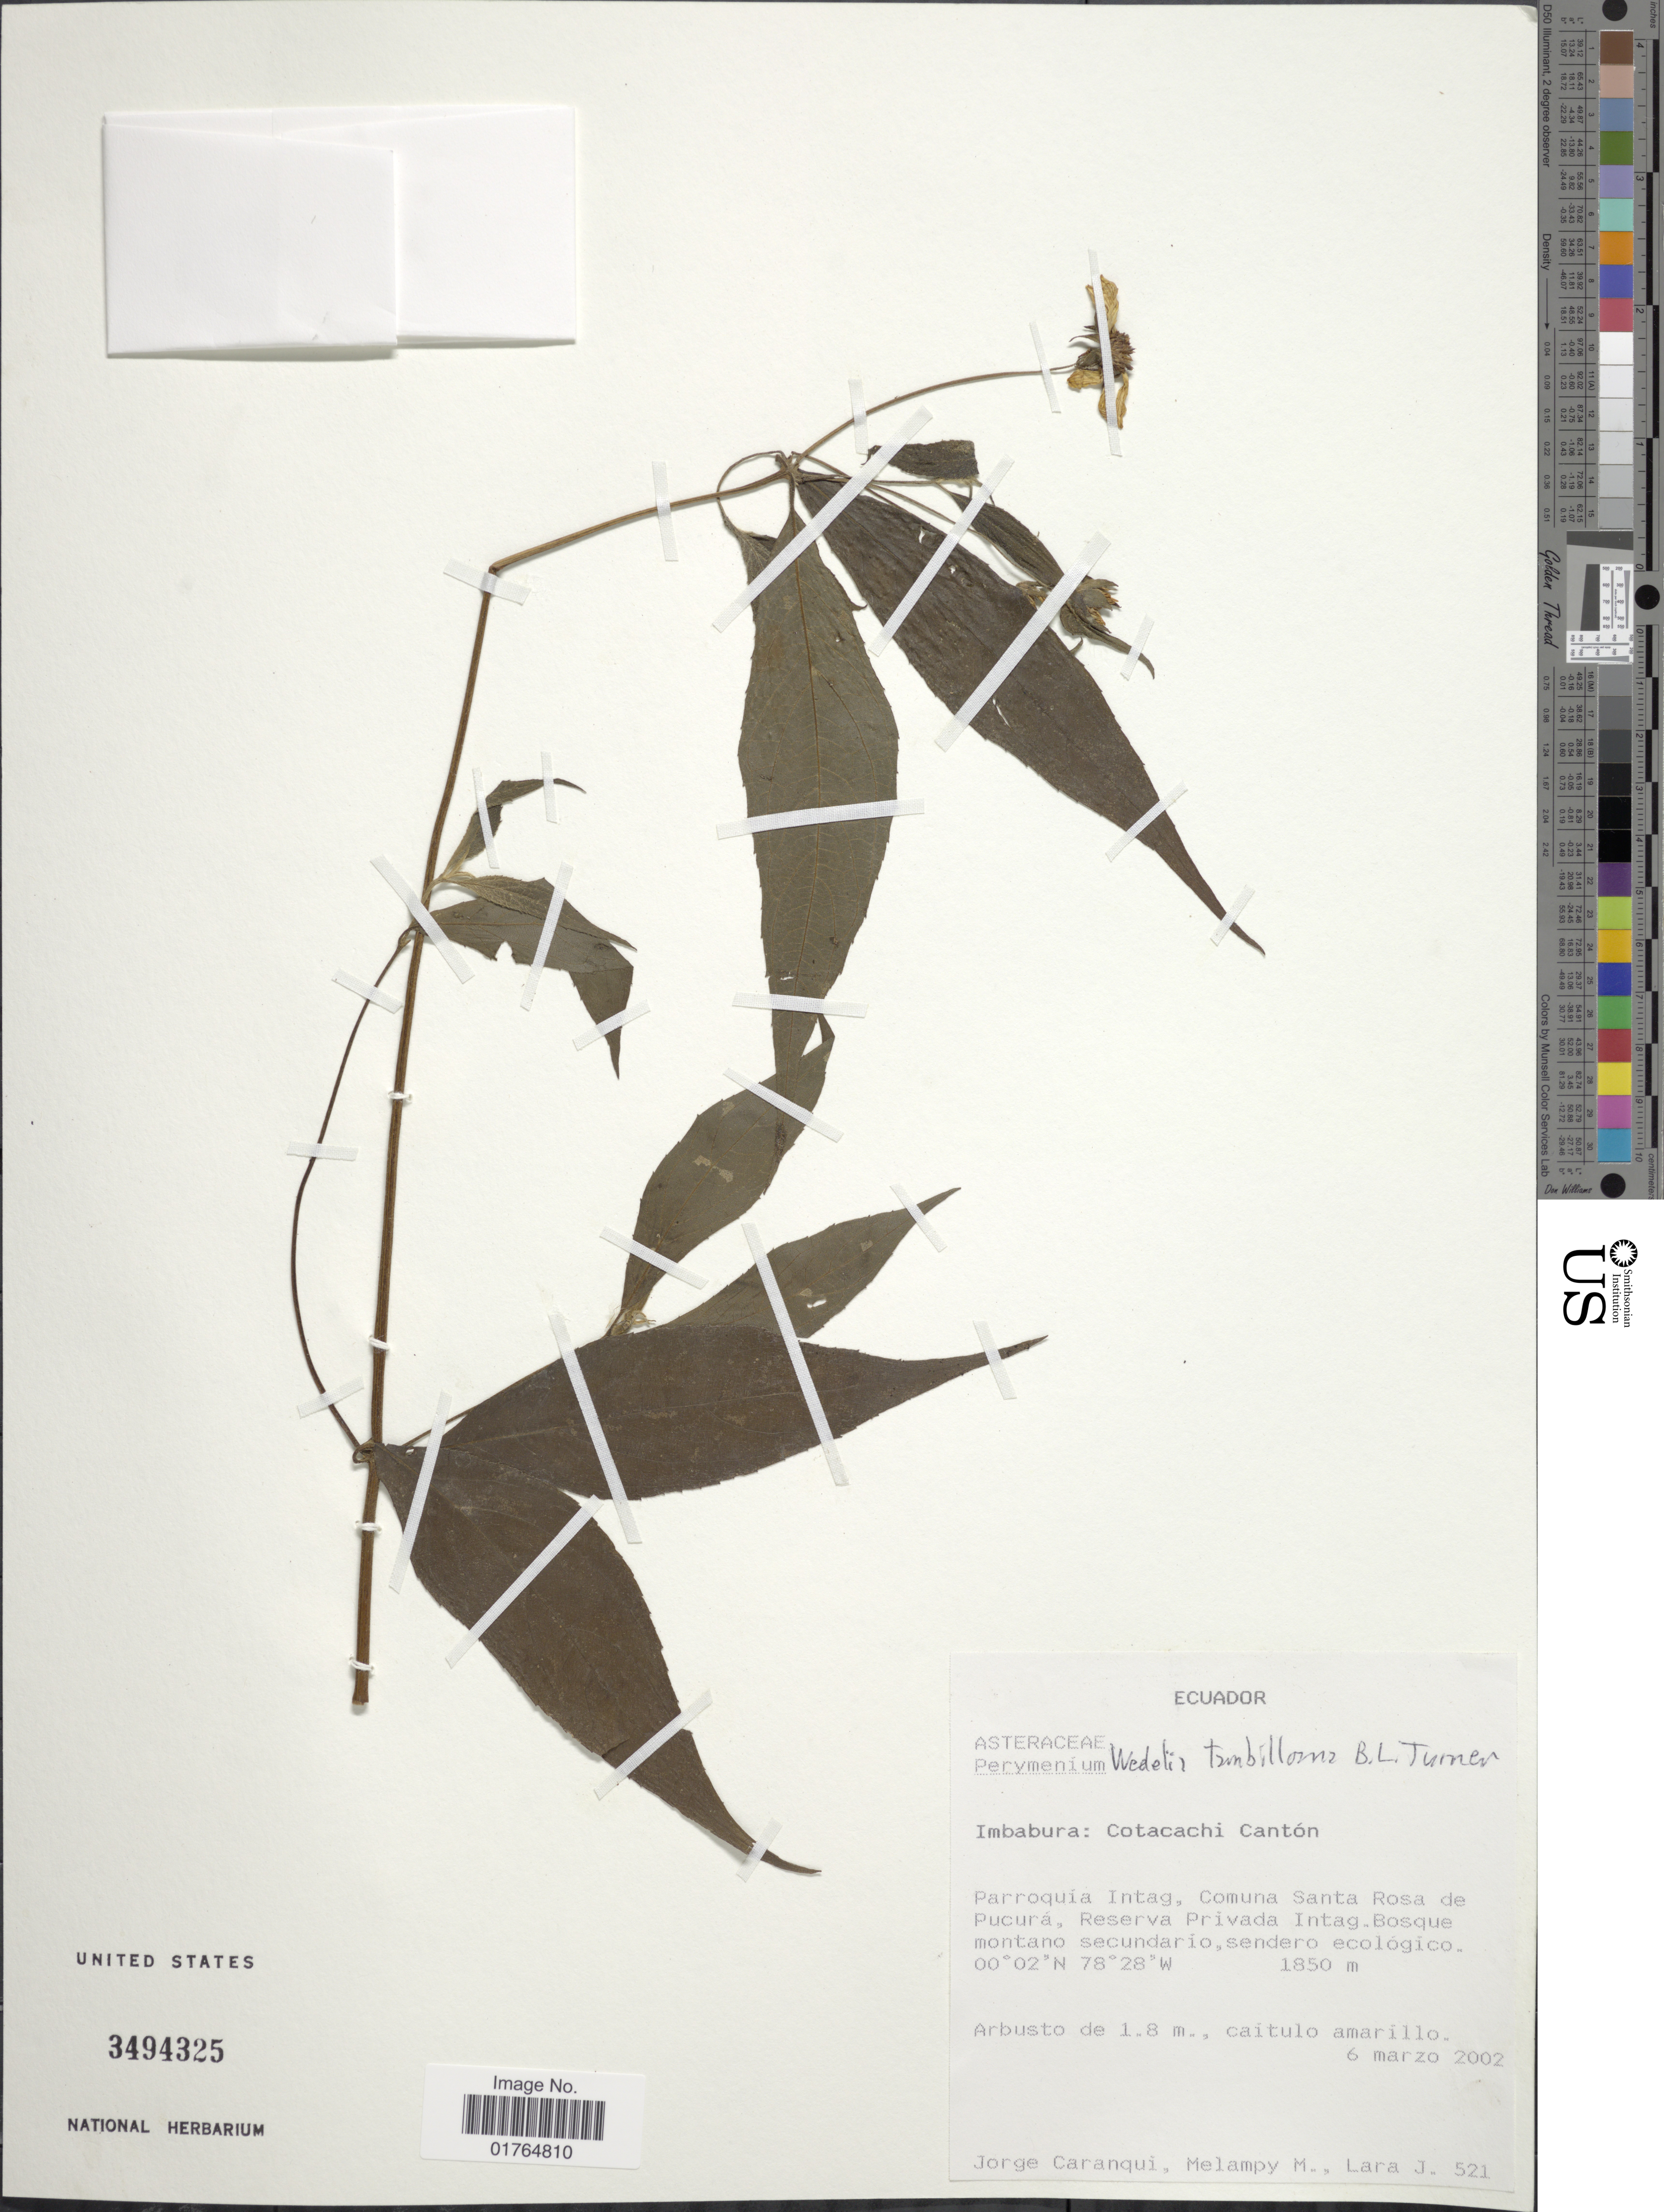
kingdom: Plantae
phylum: Tracheophyta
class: Magnoliopsida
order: Asterales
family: Asteraceae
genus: Wedelia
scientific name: Wedelia tambillosama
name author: B.L. Turner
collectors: J. Caranqui, M. Melampy & J. Lara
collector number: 521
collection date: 2002-03-06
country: Ecuador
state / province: Imbabura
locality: Cotacachi Canton, Parroquia Intag, Comuna Santa Rosa de Pucura, Reserva Privada Intag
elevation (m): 1850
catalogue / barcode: US 3494325